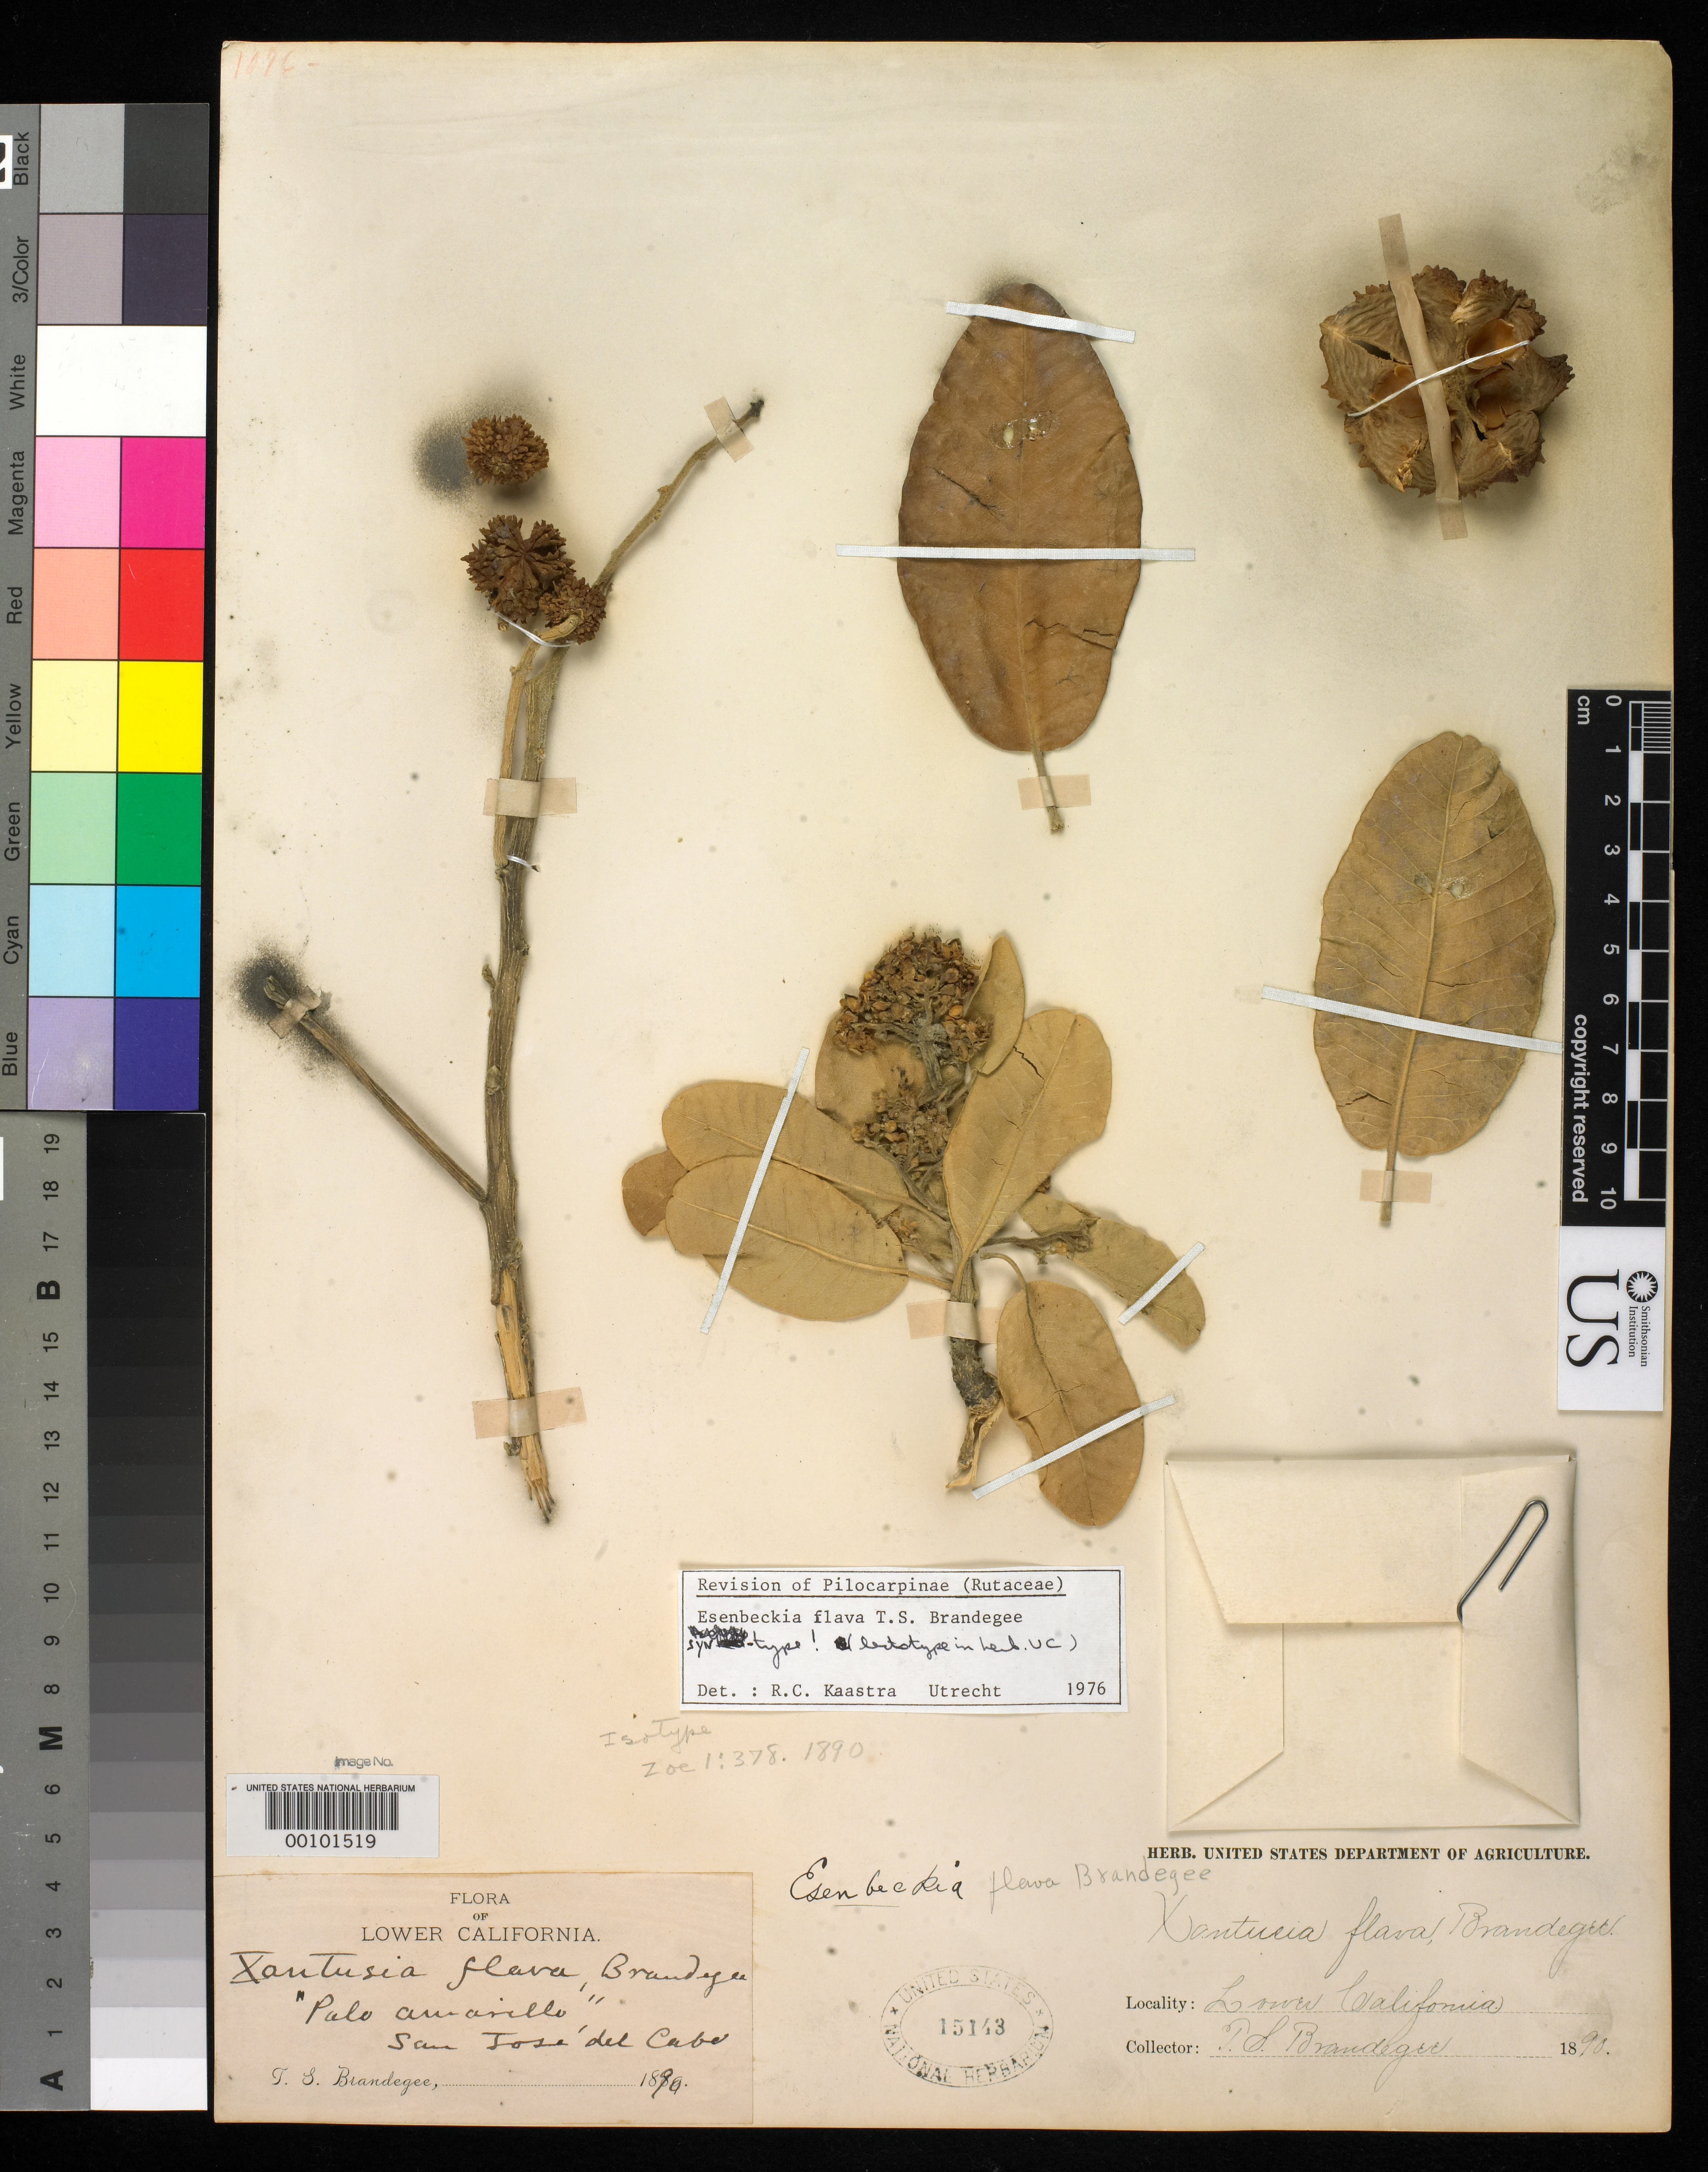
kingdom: Plantae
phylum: Tracheophyta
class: Magnoliopsida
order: Sapindales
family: Rutaceae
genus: Esenbeckia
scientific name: Esenbeckia flava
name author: Brandegee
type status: Syntype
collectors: T. S. Brandegee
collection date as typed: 1890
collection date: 1890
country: Mexico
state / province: Baja California Norte / Baja California Sur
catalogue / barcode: US 15143